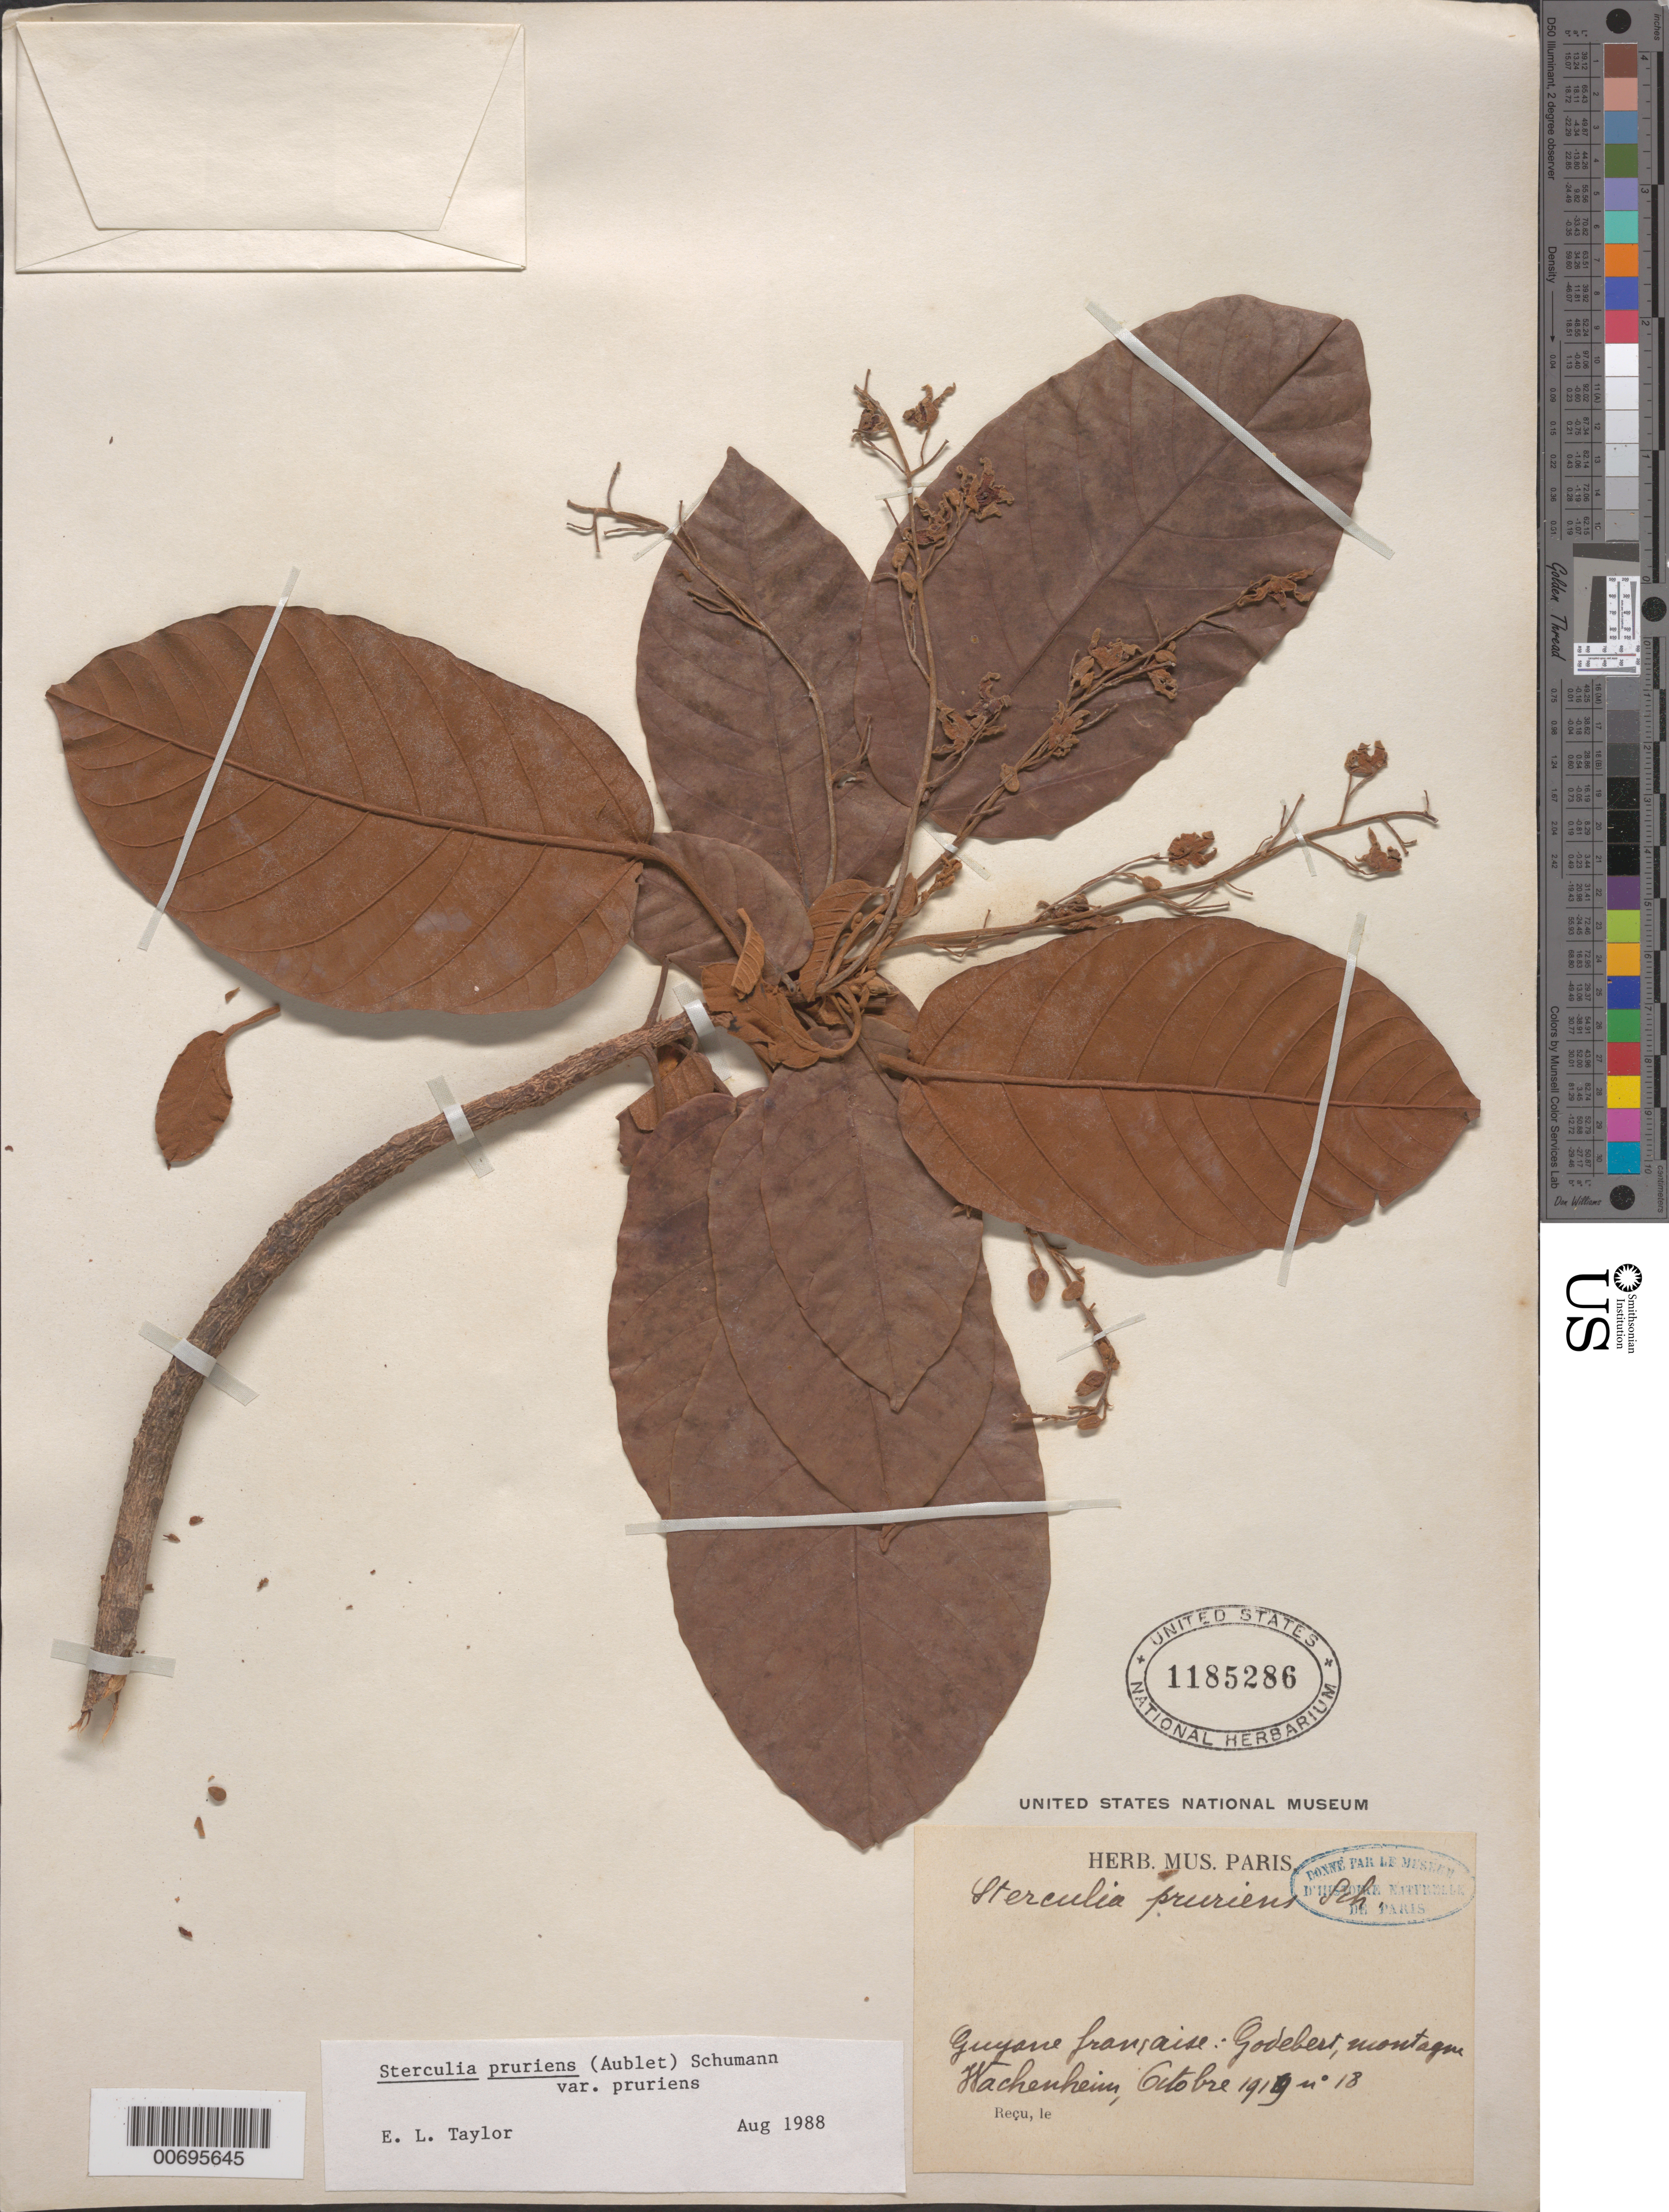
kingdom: Plantae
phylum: Tracheophyta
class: Magnoliopsida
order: Malvales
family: Malvaceae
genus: Sterculia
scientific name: Sterculia pruriens var. pruriens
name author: (Aubl.) K. Schum.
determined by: Taylor, E. L.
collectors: G. Wachenheim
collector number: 18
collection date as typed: Oct-19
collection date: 1919-10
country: French Guiana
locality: Godebert, Débroussés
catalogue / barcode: US 1185286